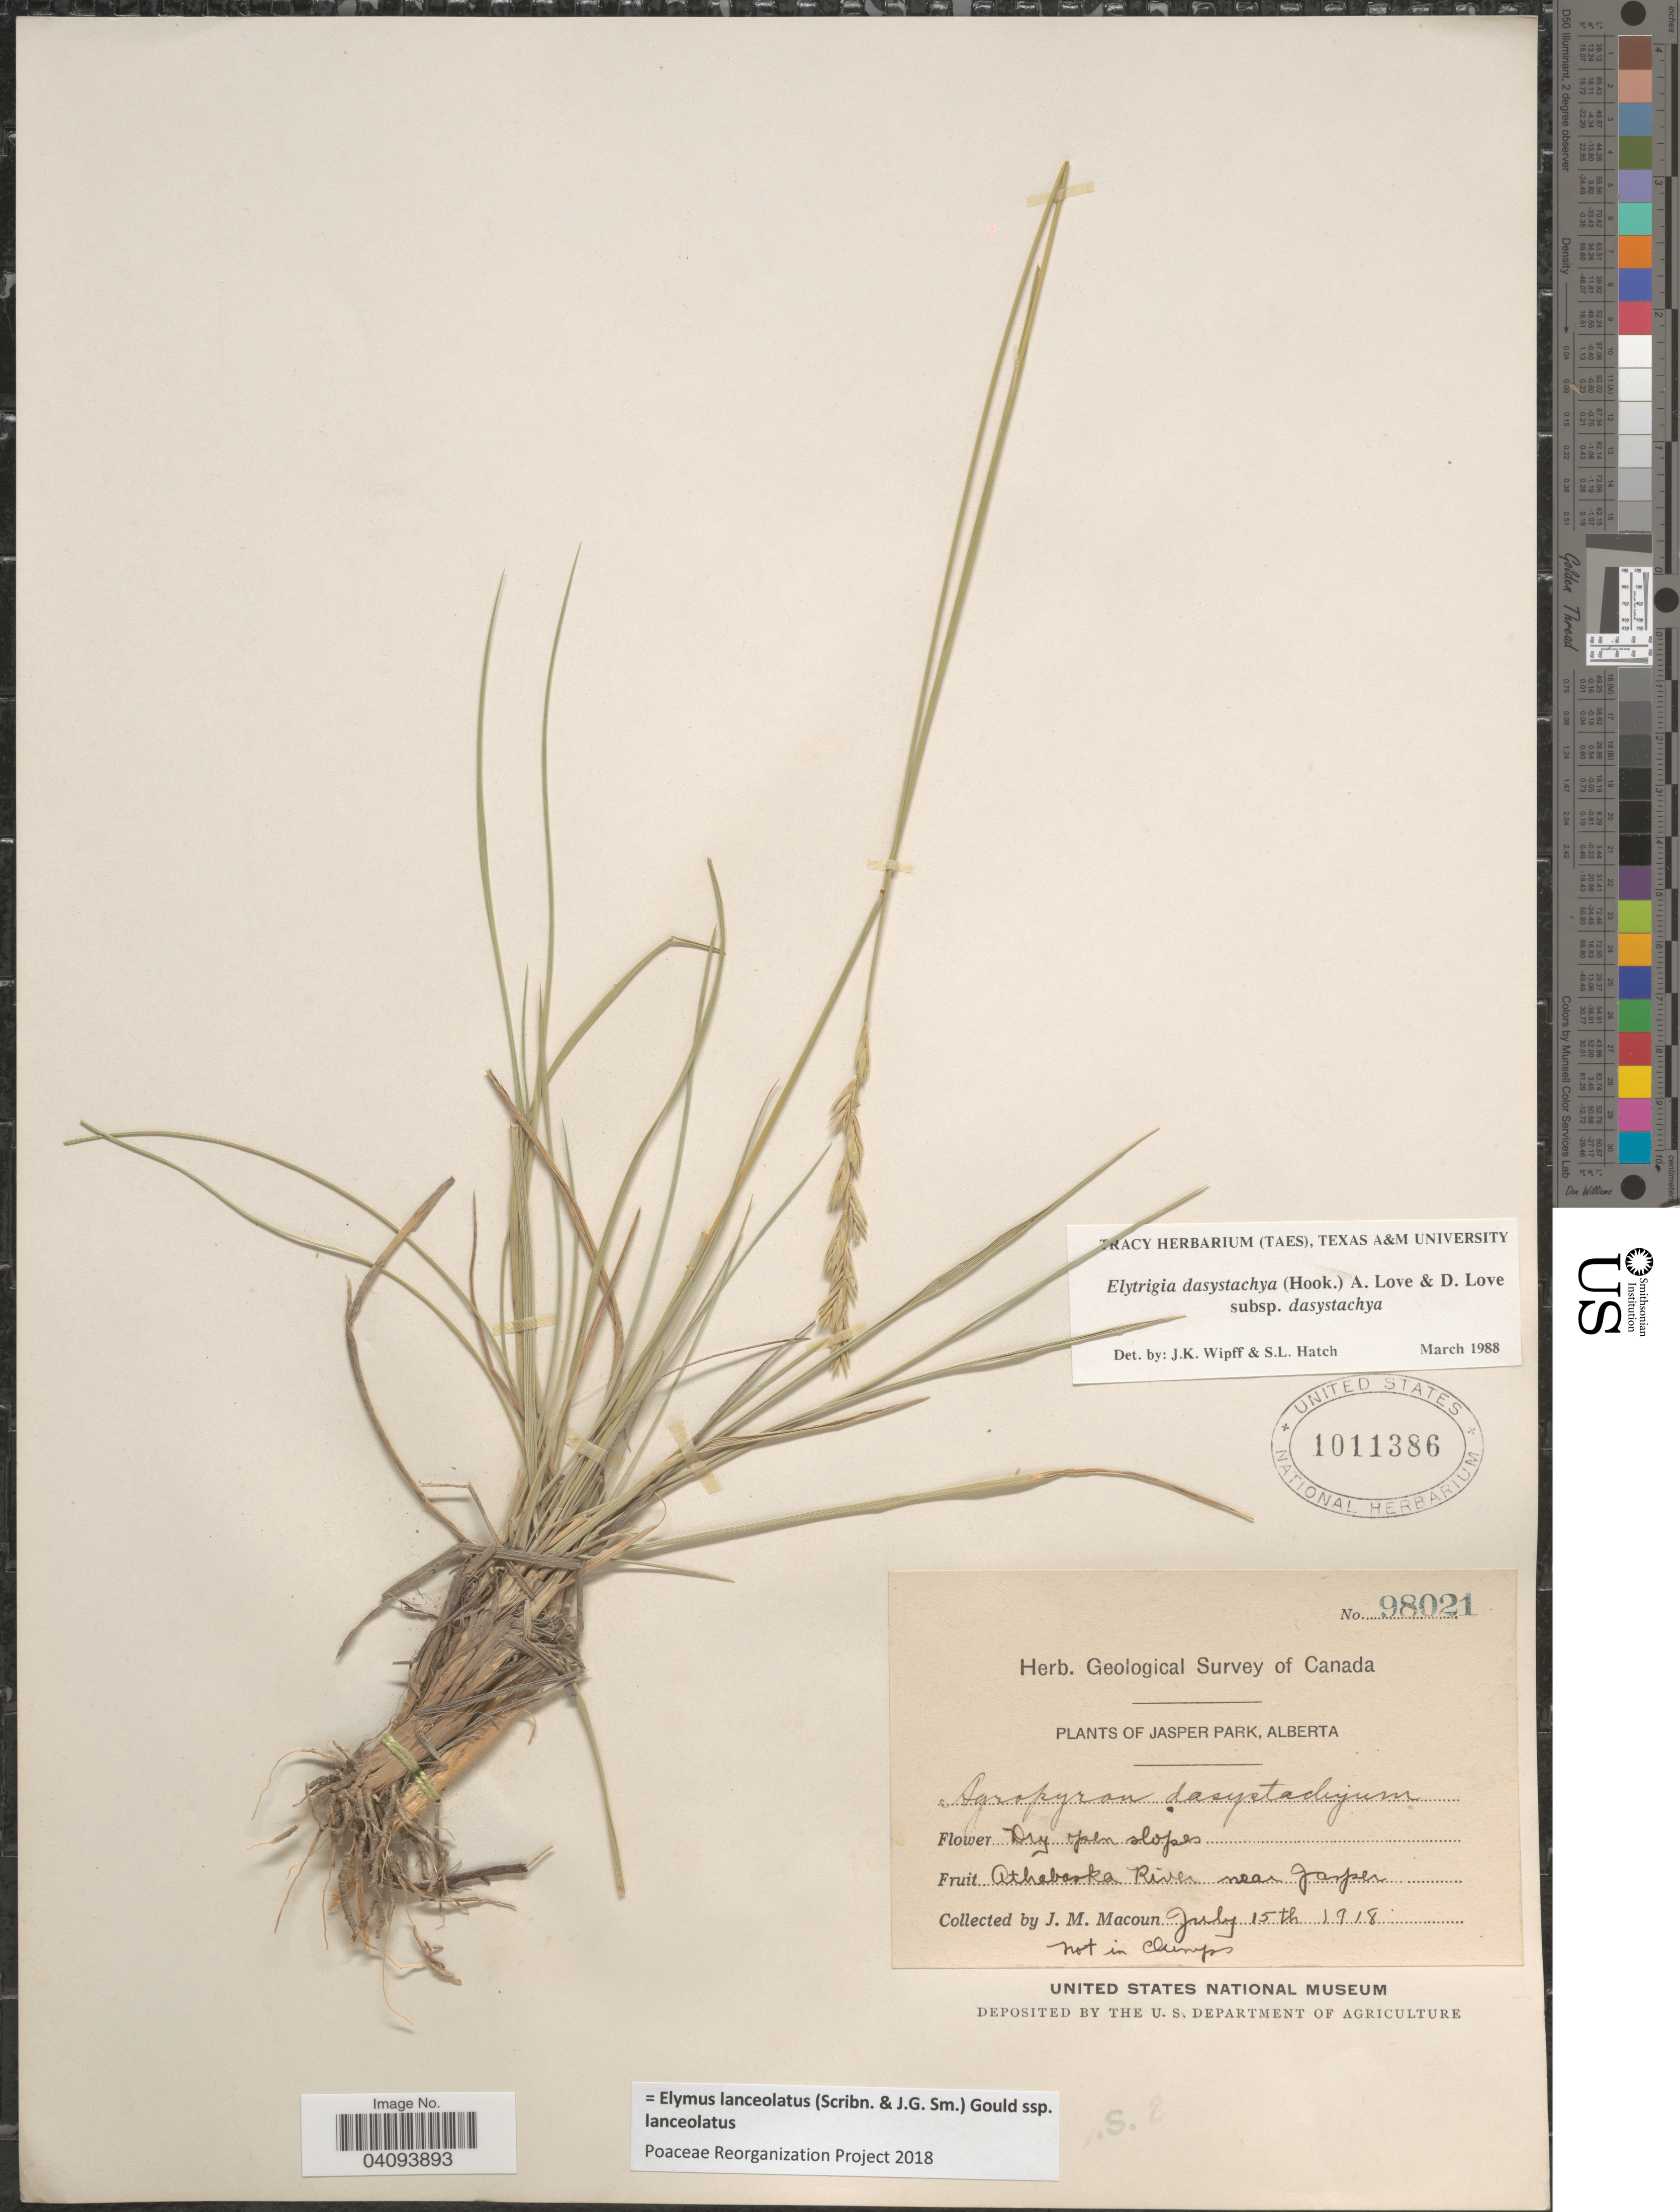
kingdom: Plantae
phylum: Tracheophyta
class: Liliopsida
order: Poales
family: Poaceae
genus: Elymus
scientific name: Elymus lanceolatus subsp. lanceolatus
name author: (Scribn. & J.G. Sm.) Gould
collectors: J. M. Macoun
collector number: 98021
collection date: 1918-07-15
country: Canada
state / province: Alberta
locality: Geological Survey of Canada. Jasper Park. Athabaska River near Jasper.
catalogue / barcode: US 1011386